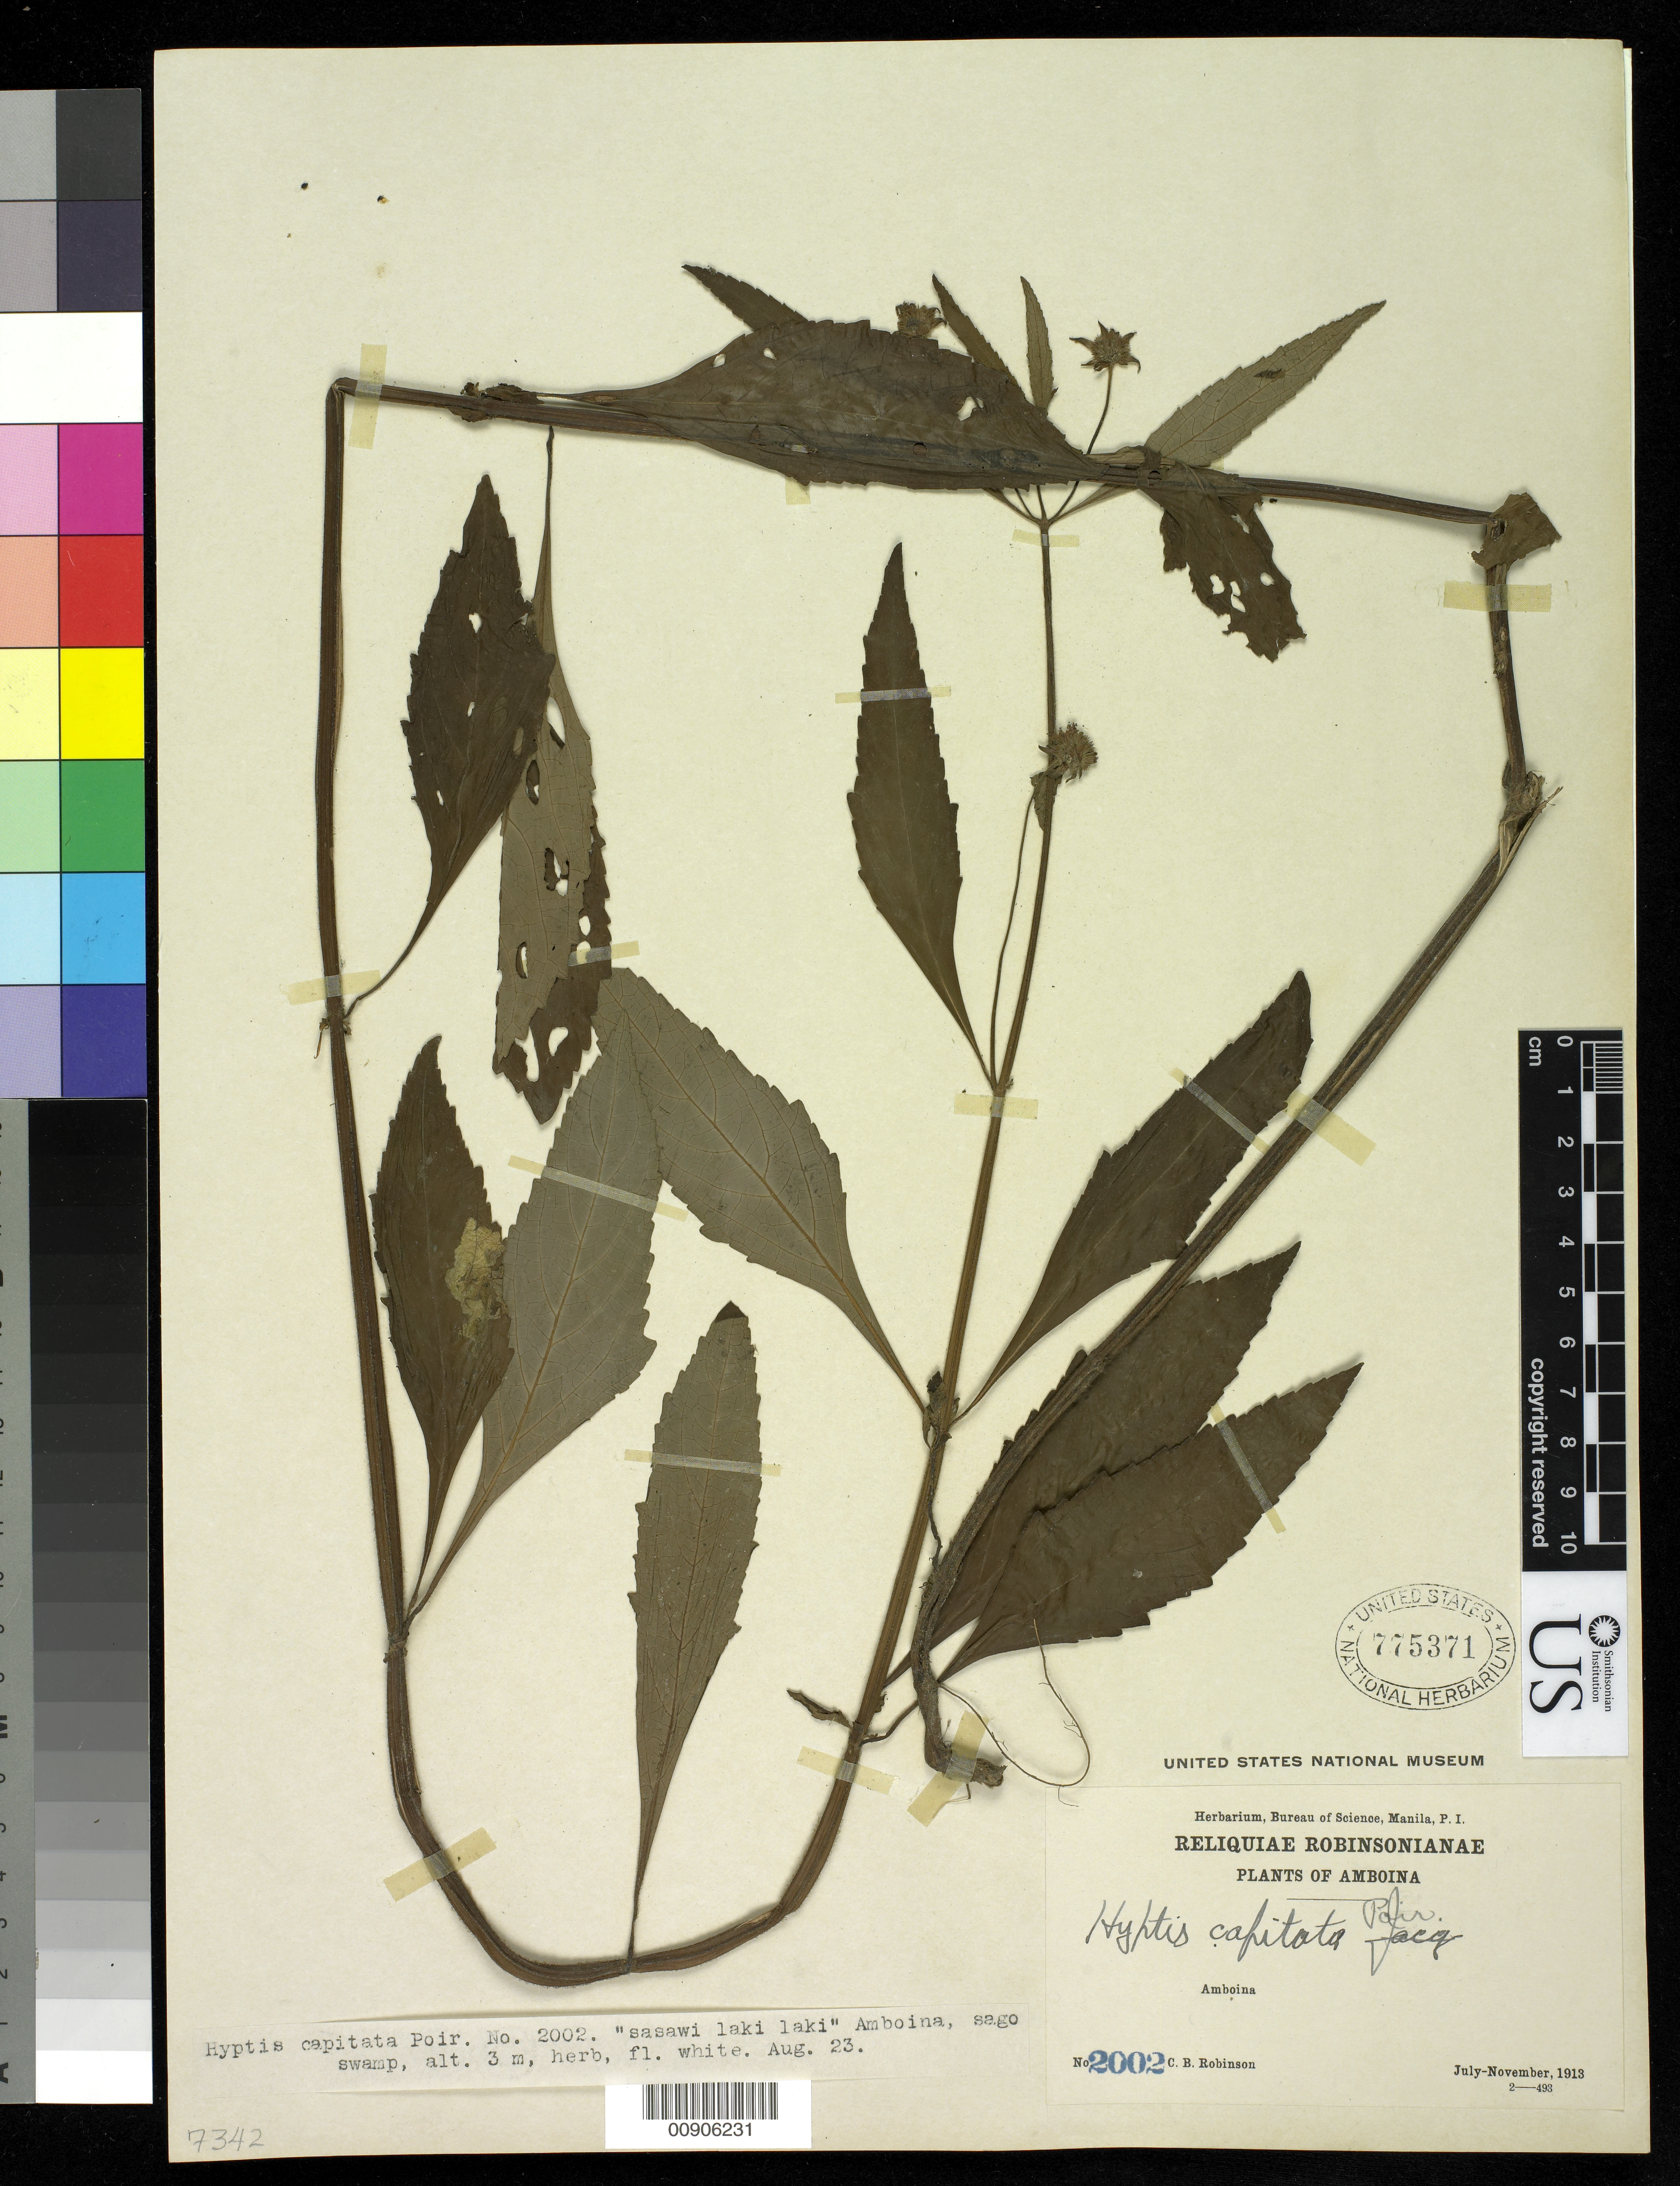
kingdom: Plantae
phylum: Tracheophyta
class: Magnoliopsida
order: Lamiales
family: Lamiaceae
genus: Hyptis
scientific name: Hyptis capitata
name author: Jacq.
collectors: C. Robinson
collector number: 2002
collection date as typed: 23 Aug 1913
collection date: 1913-08-23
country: Philippines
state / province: National Capital Region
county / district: Manila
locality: Amboina, sago swamp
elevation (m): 3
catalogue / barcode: US 775371